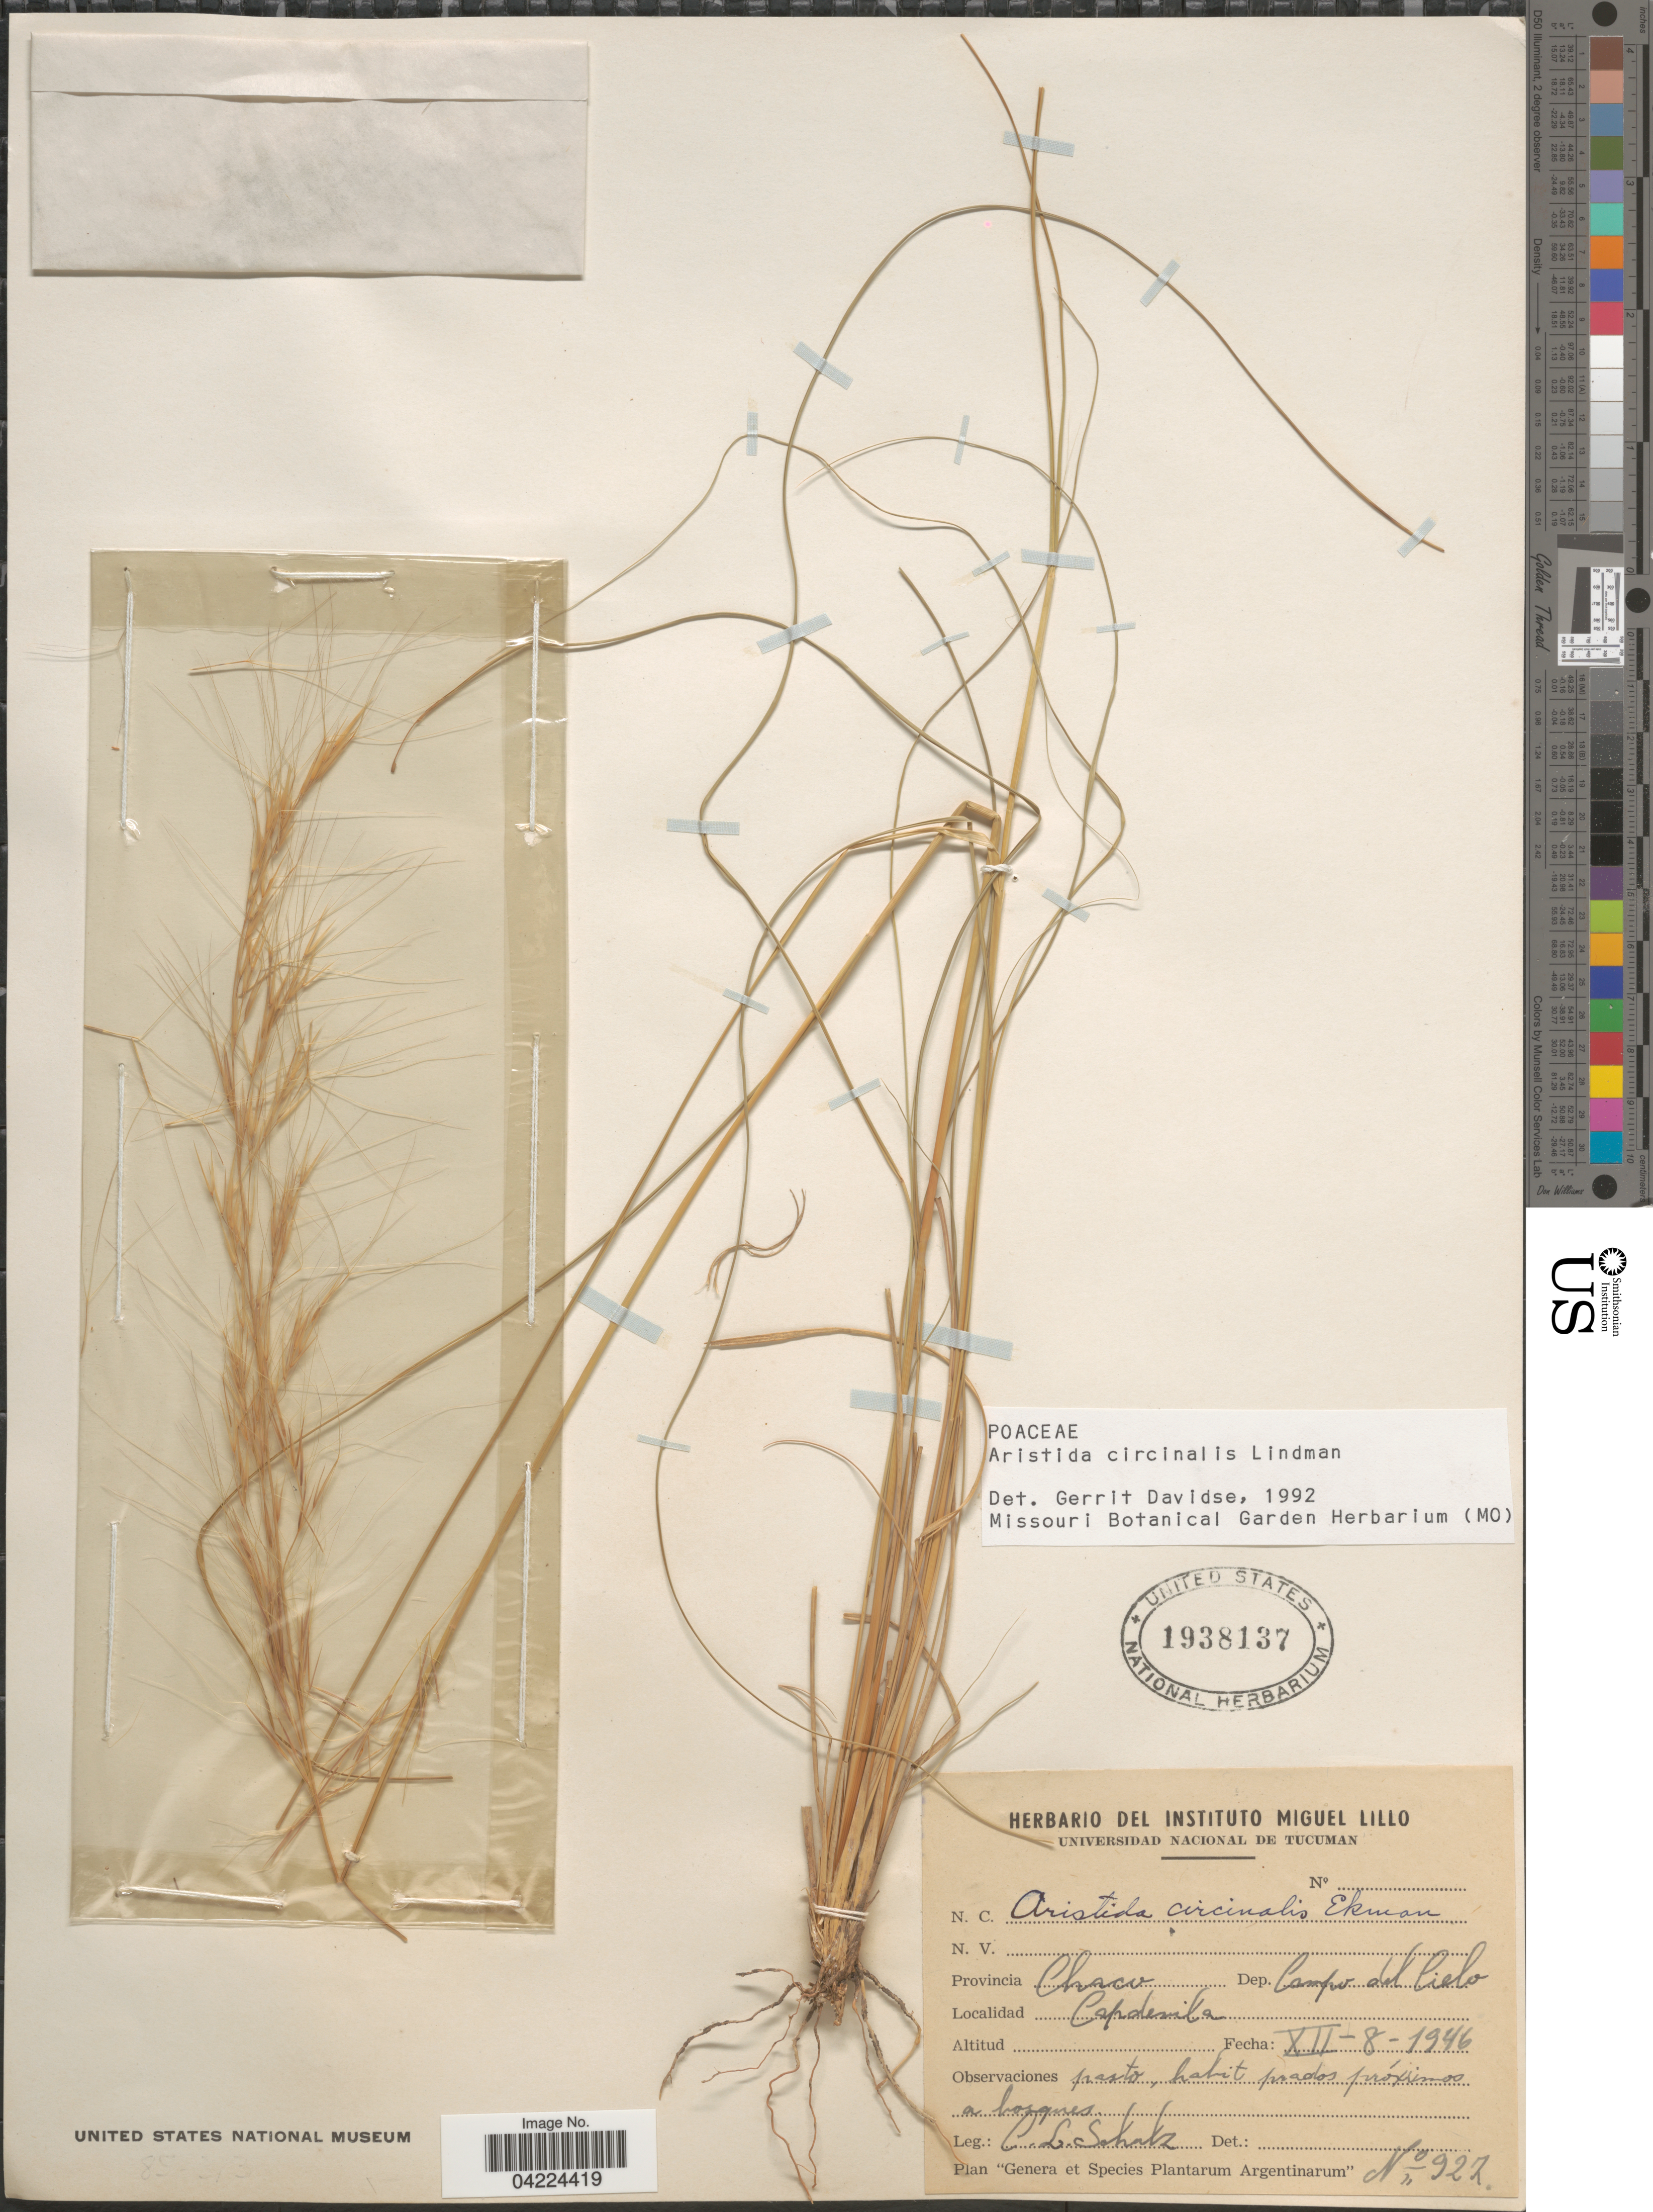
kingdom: Plantae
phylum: Tracheophyta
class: Liliopsida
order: Poales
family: Poaceae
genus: Aristida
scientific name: Aristida circinalis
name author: Lindm.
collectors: C. L. Schulz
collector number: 922*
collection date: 1946-12-08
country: Argentina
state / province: Chaco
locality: Dep. Campo del Cielo. Capdevila.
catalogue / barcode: US 1938137